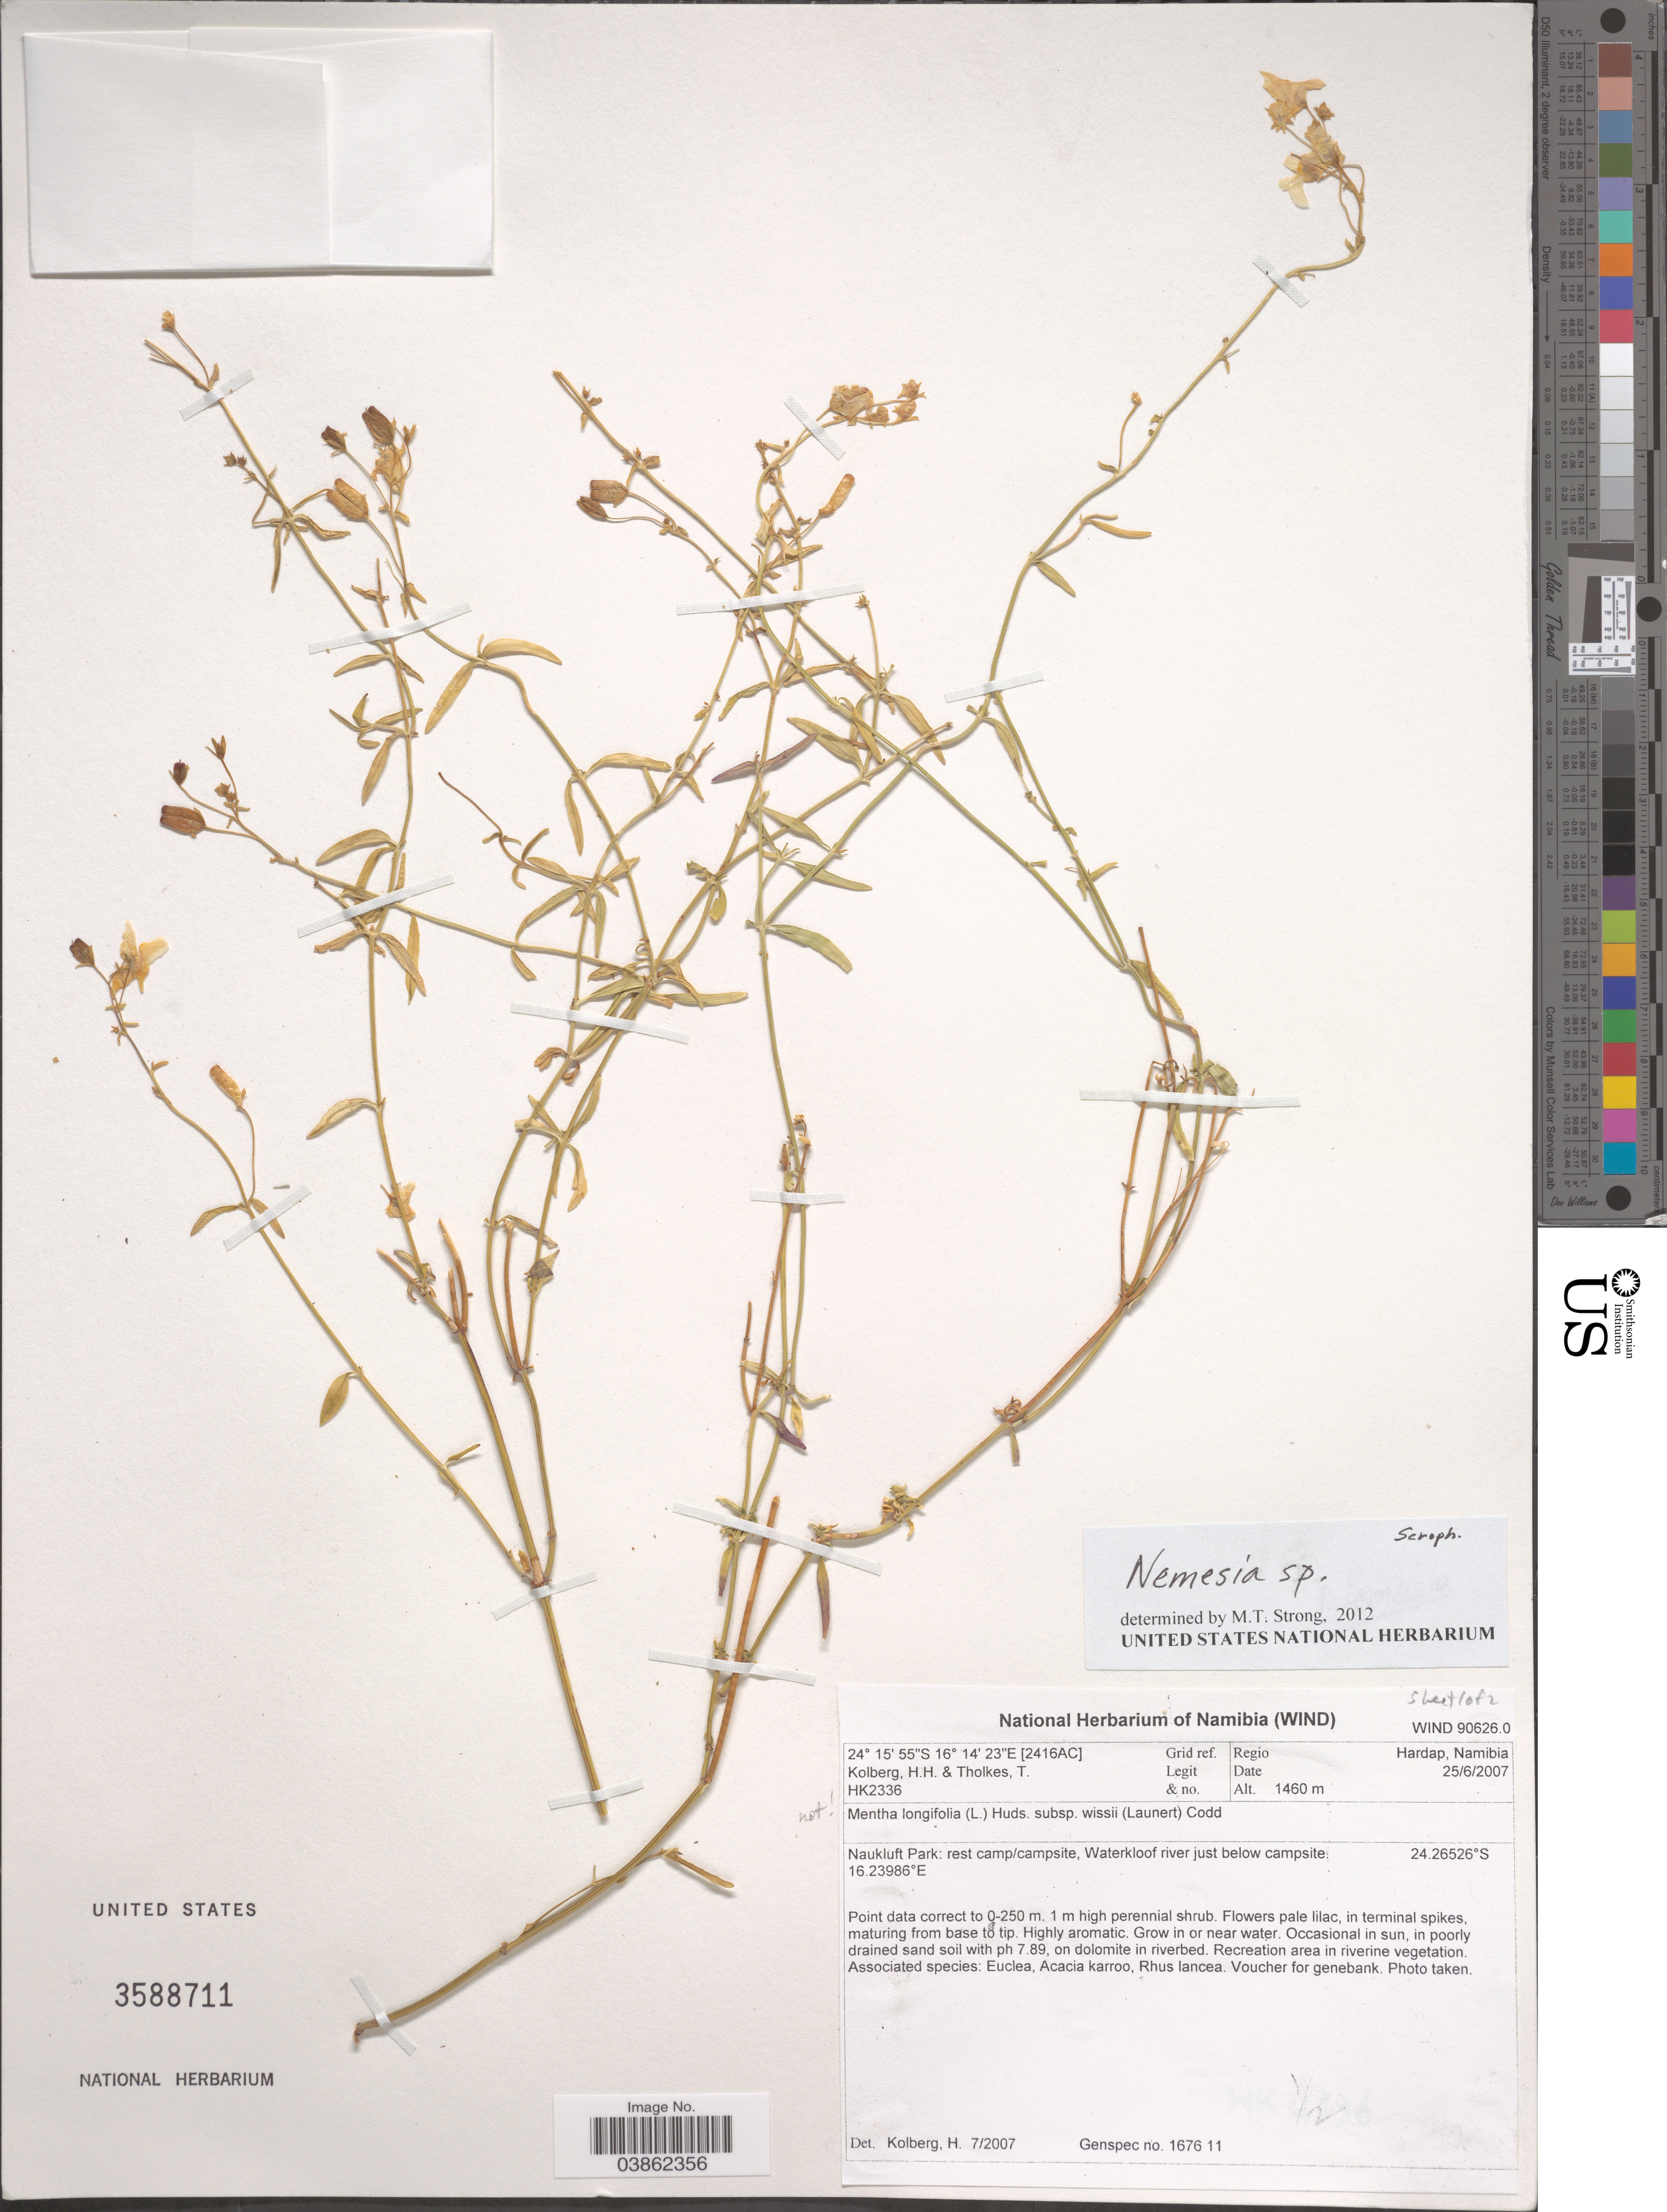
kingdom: Plantae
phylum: Tracheophyta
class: Magnoliopsida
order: Lamiales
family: Scrophulariaceae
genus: Nemesia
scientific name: Nemesia sp.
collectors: H. H. Kolberg & T. Tholkes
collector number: HK2336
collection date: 2007-06-25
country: Namibia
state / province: Hardap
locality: Grid ref. [2416AC]. Regio Hardap. Naukluft Park: rest camp/campsite, Waterkloof river just below campsite.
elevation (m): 1460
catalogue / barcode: US 3588711